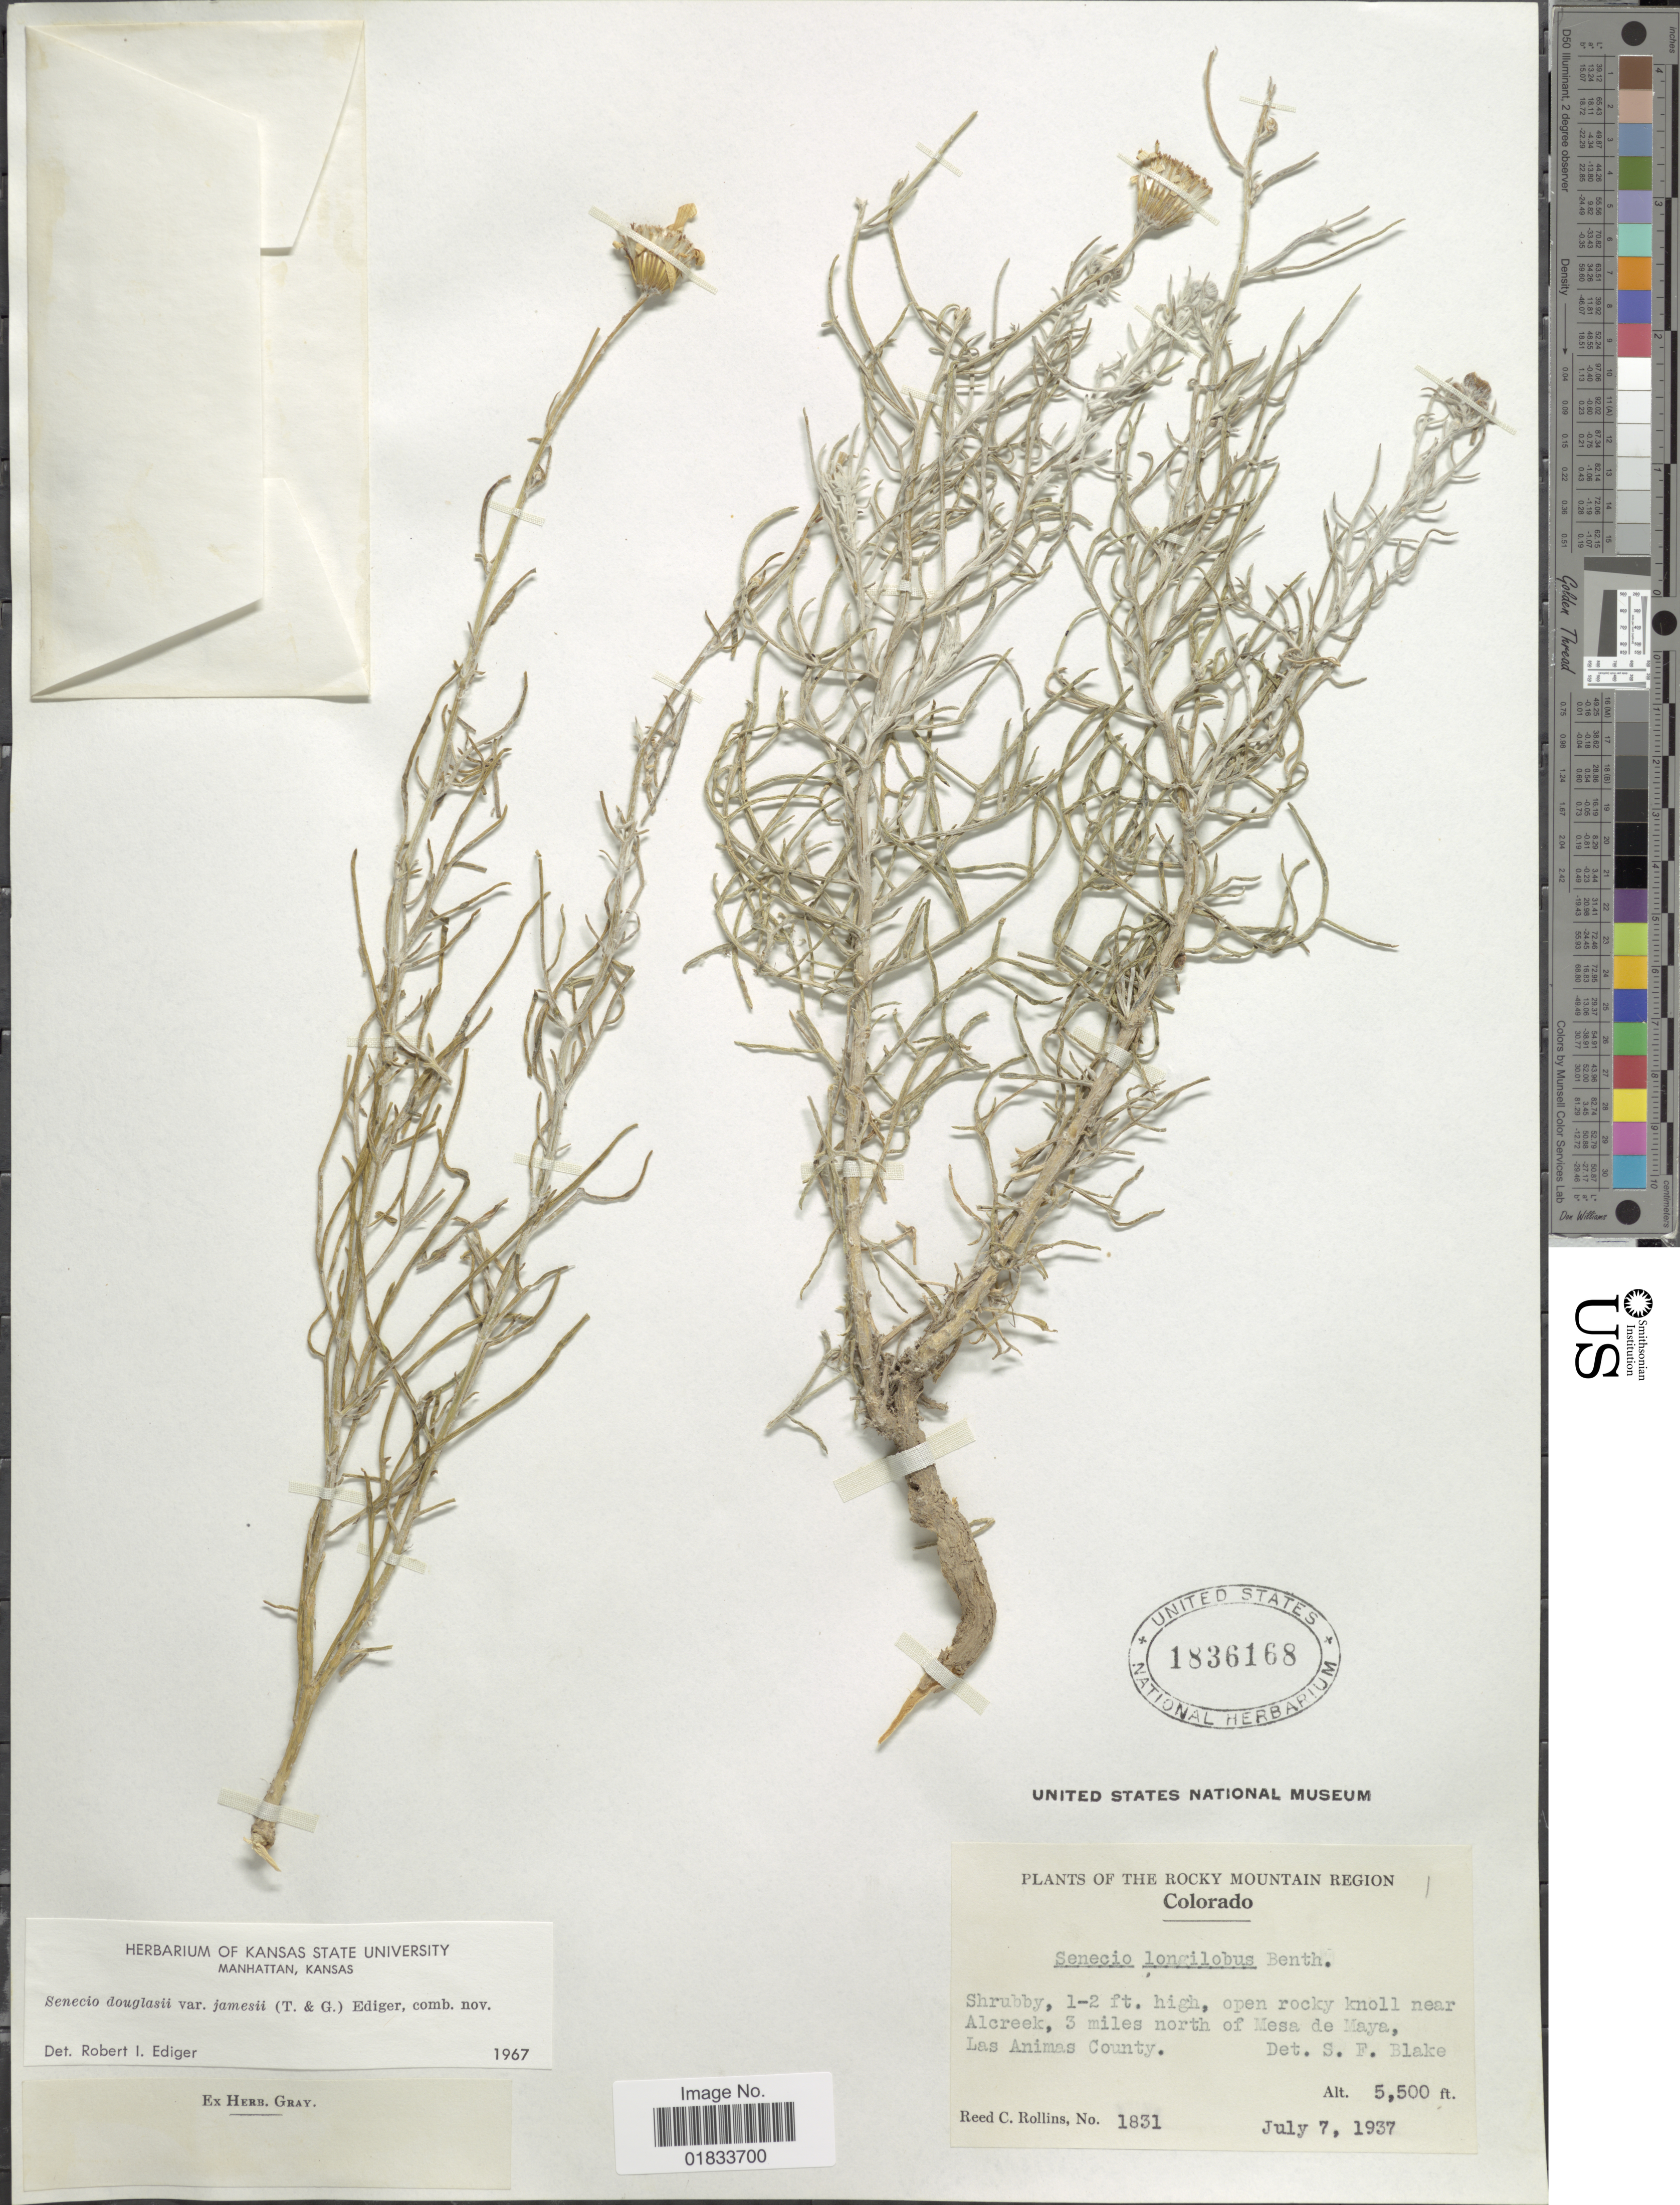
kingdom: Plantae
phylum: Tracheophyta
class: Magnoliopsida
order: Asterales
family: Asteraceae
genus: Senecio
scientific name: Senecio flaccidus var. flaccidus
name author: Less.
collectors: R. C. Rollins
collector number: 1831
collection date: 1937-07-07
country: United States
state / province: Colorado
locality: Rocky Mountain, open rocky knoll near Alcreek, 3 miles north of Mesa de Maya, Las Animas county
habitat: open rocky knoll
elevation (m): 1676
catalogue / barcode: US 1836168